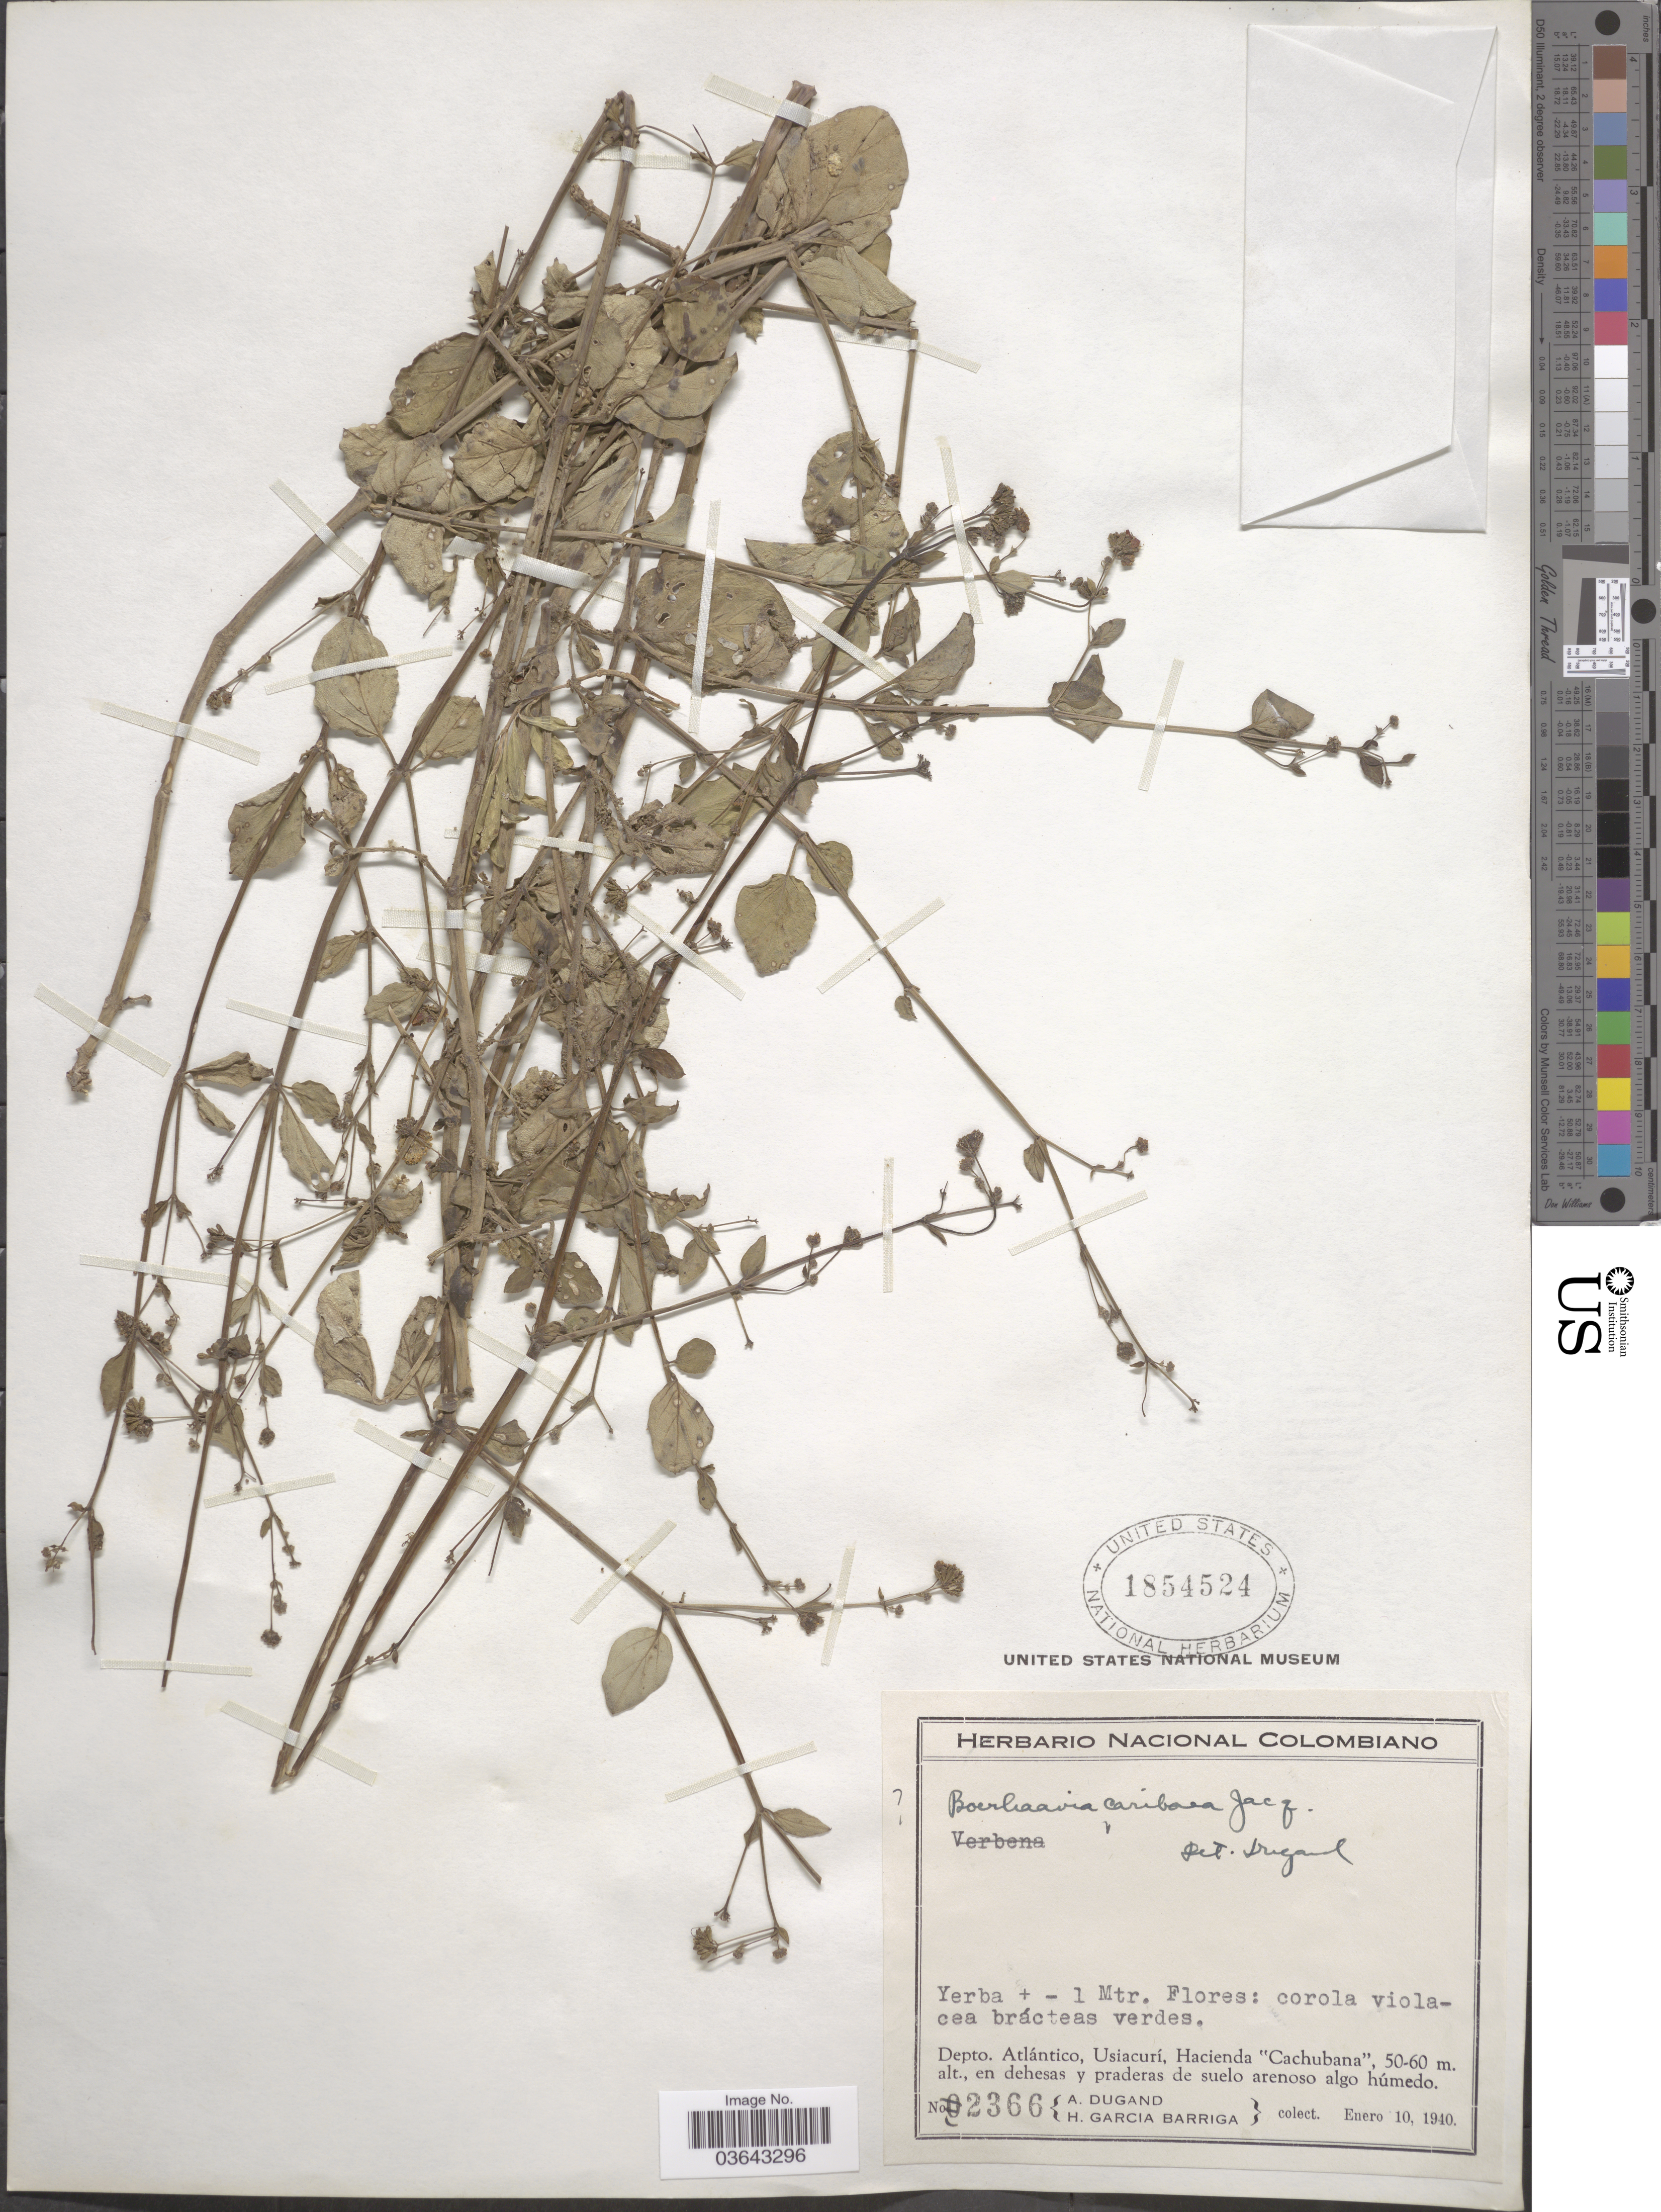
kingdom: Plantae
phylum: Tracheophyta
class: Magnoliopsida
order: Caryophyllales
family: Nyctaginaceae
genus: Boerhavia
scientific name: Boerhavia diffusa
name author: L.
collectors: A. Dugand & H. García Barriga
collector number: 2366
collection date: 1940-01-10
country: Colombia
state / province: Atlántico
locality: Depto. Atlántico, Usiacurí, Hacienda "Cachubana".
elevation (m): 50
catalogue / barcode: US 1854524